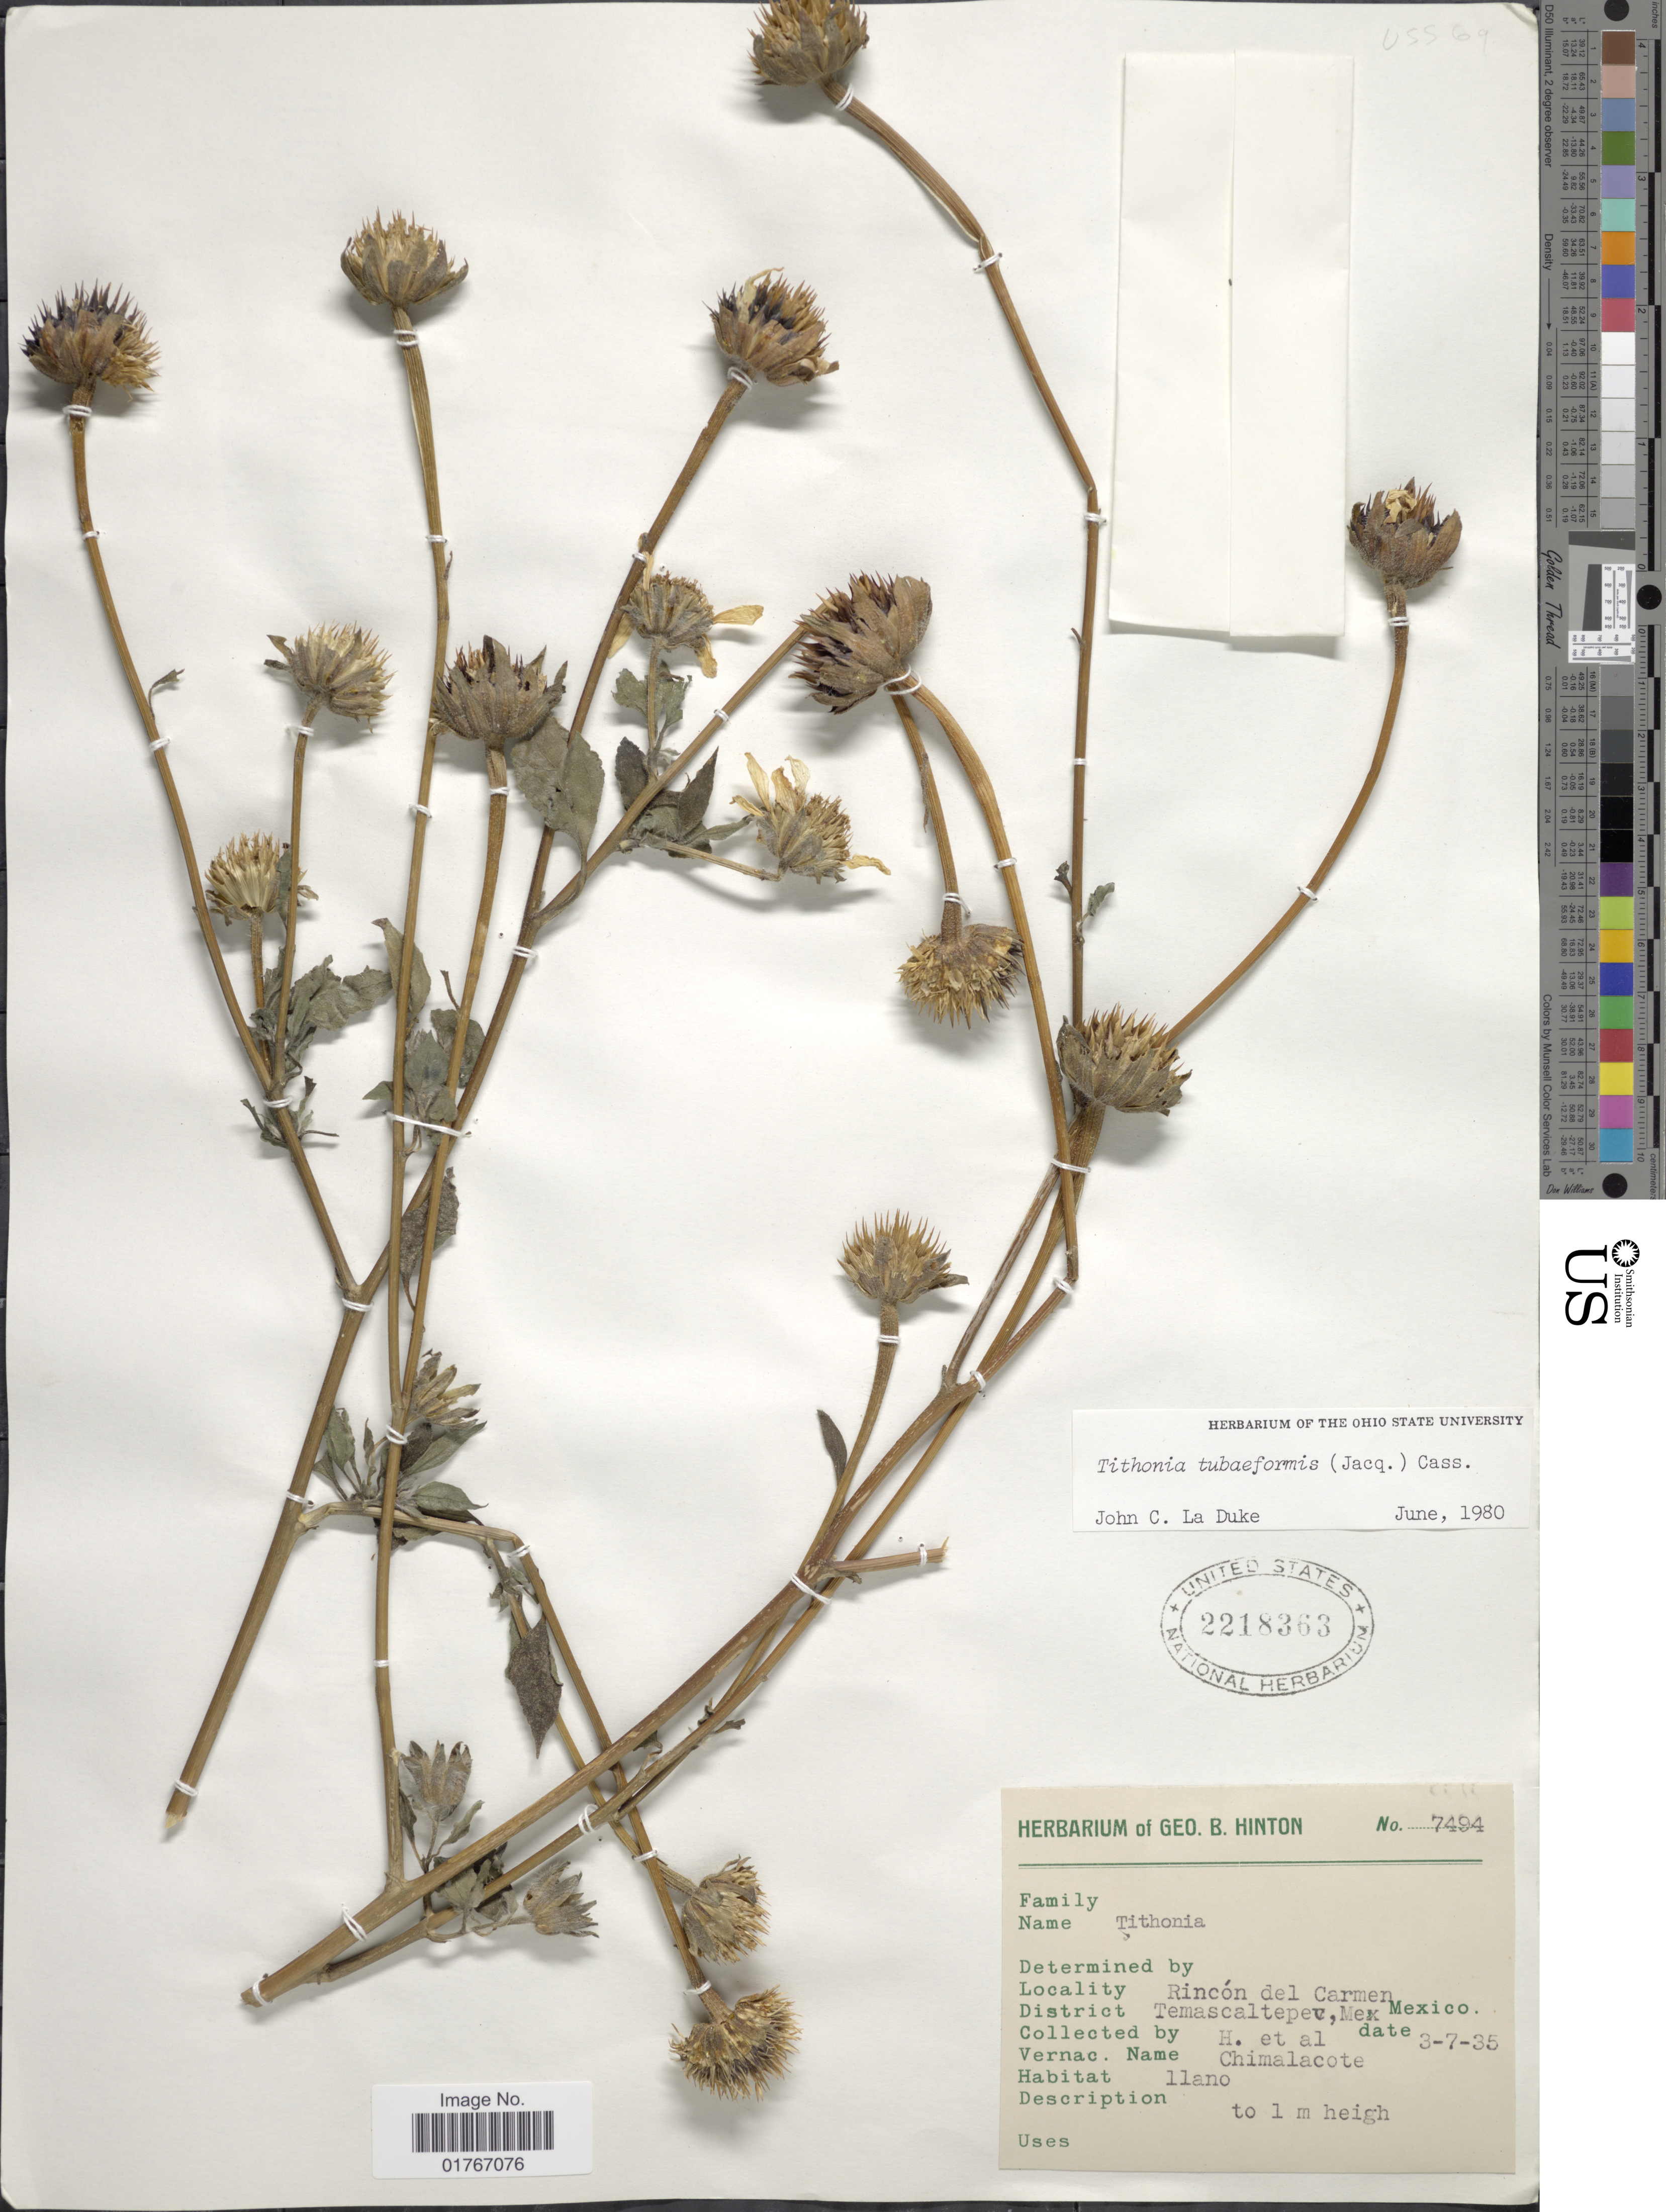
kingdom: Plantae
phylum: Tracheophyta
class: Magnoliopsida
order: Asterales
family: Asteraceae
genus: Tithonia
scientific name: Tithonia tubaeformis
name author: (Jacq.) Cass.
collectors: G. B. Hinton & et al.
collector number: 7494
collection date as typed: Transcribed d/m/y: 7/3/35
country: Mexico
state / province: México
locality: Rincón del Carmen, District Temascaltepec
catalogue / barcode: US 2218363